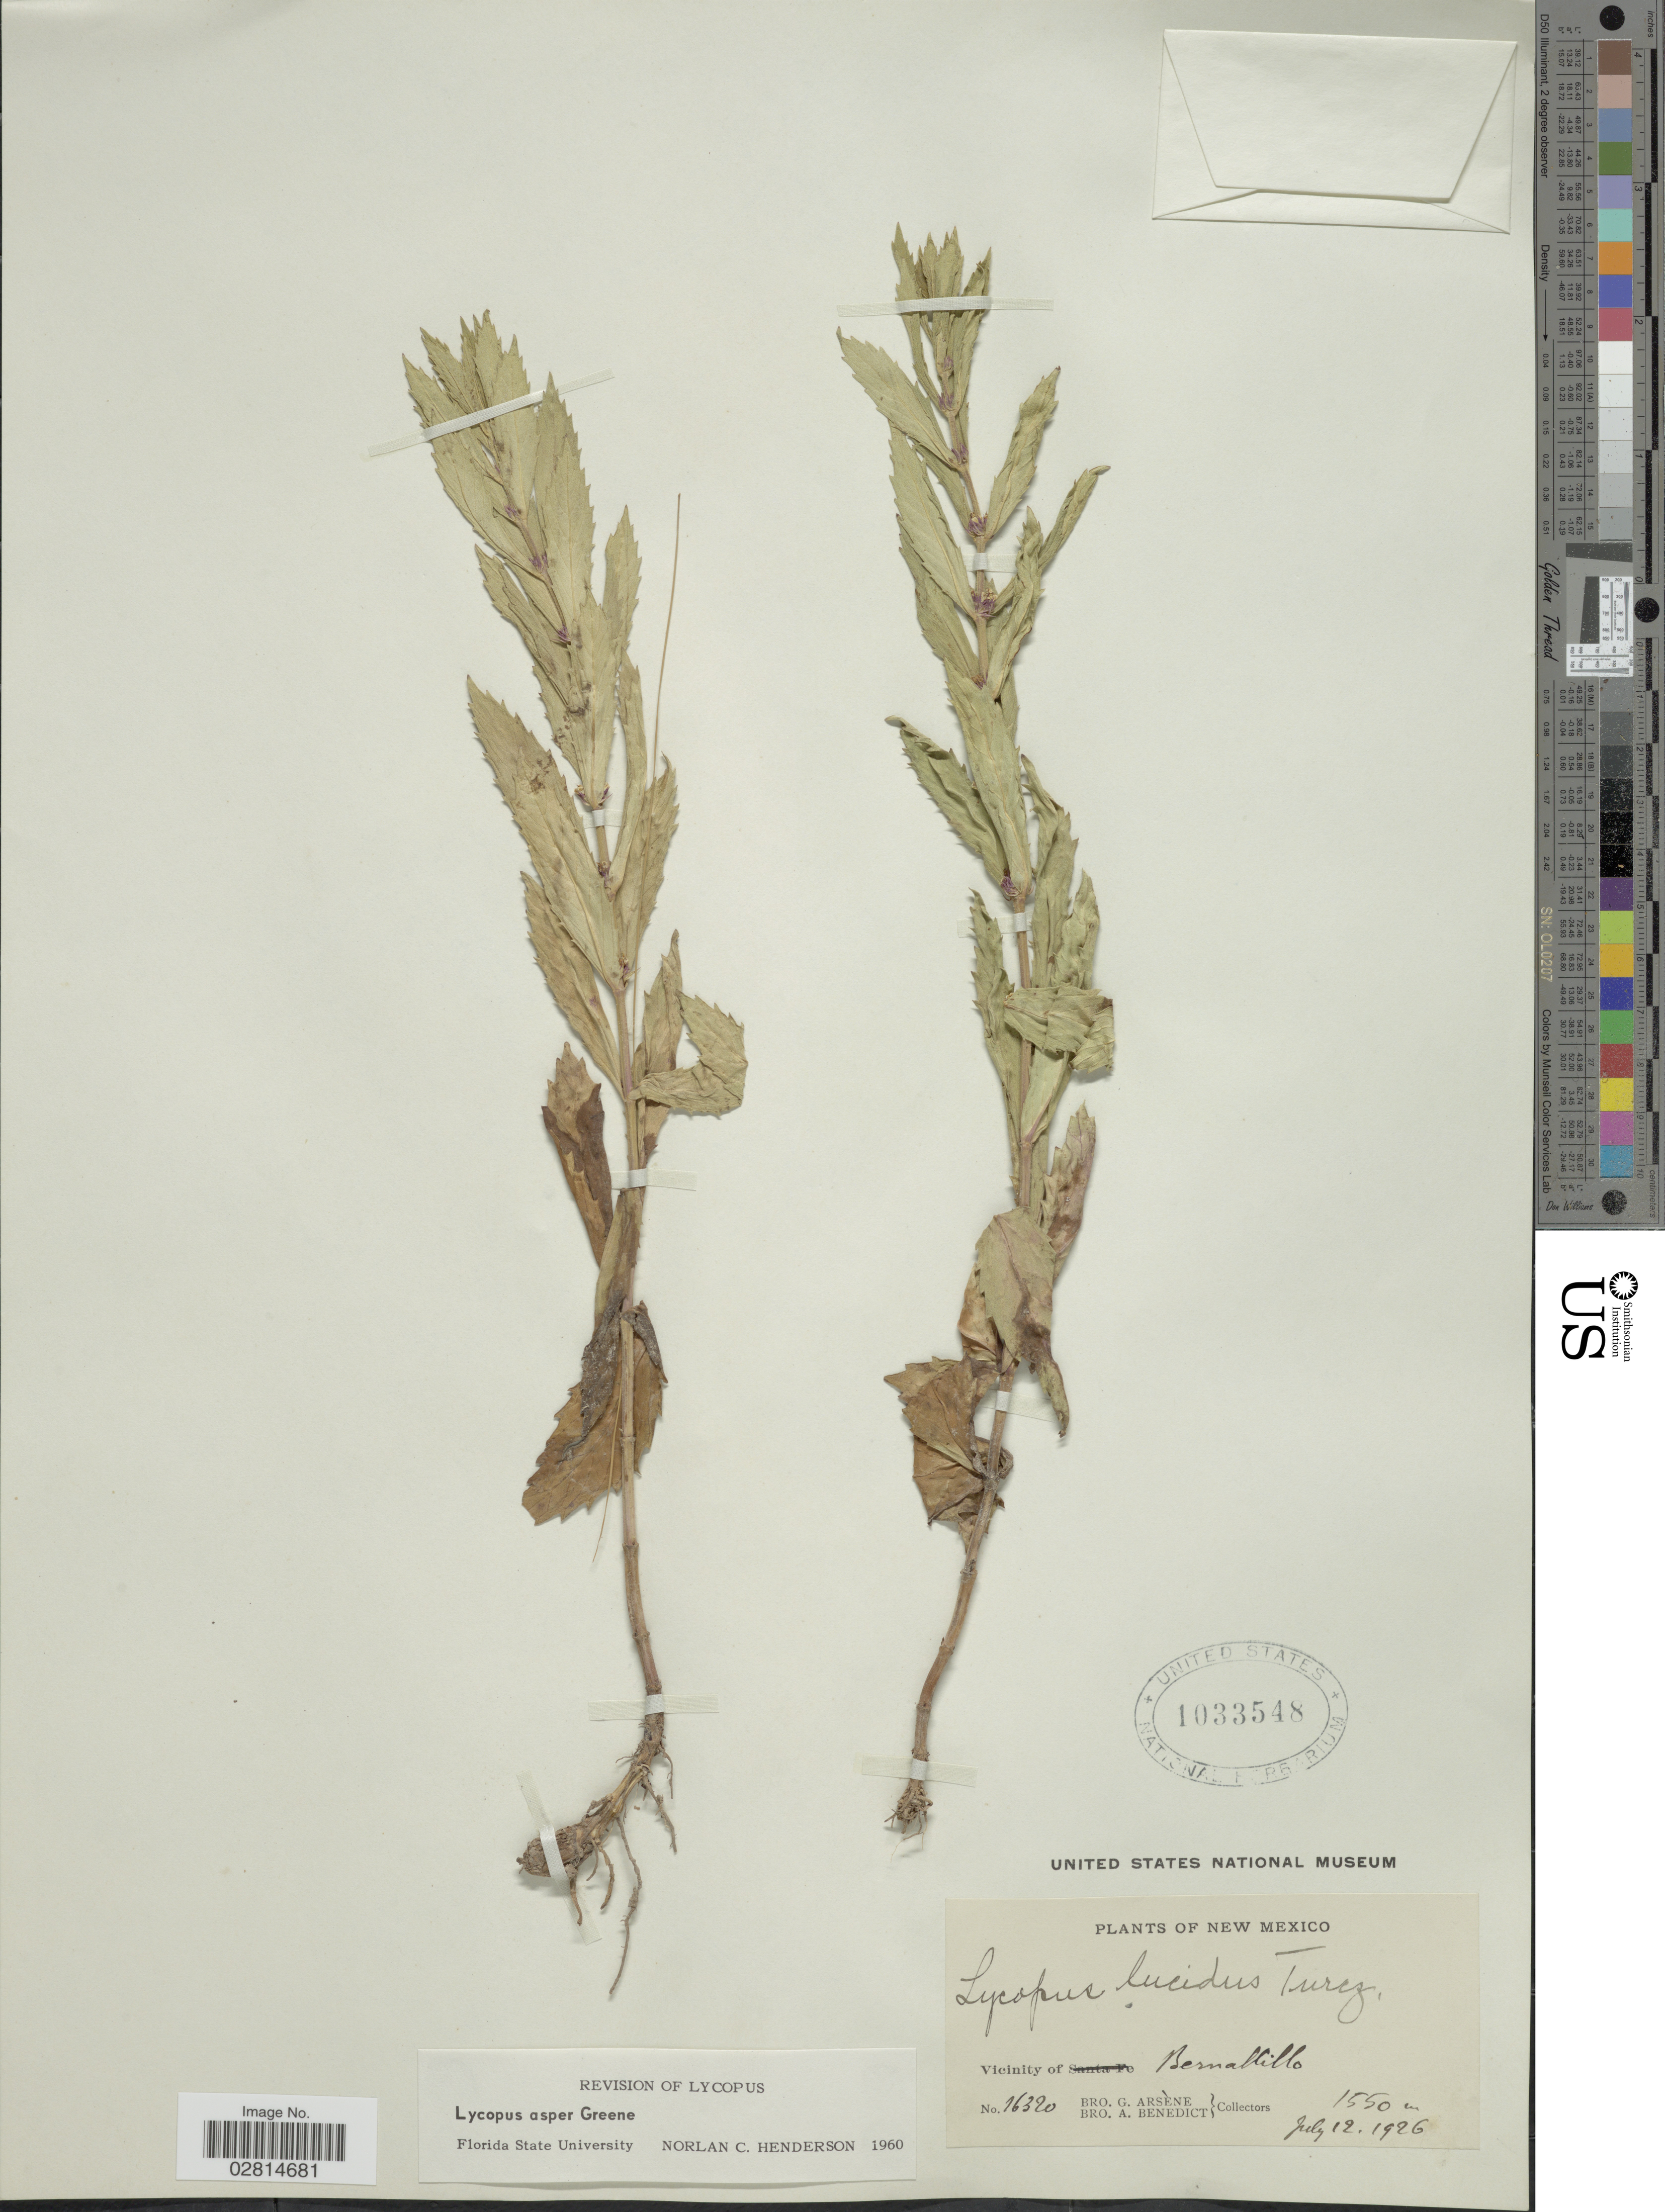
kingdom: Plantae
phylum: Tracheophyta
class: Magnoliopsida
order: Lamiales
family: Lamiaceae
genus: Lycopus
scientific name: Lycopus asper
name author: Greene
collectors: Bro. G. Arsène & Bro. A. Benedict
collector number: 16320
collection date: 1926-07-12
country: United States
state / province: New Mexico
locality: Vicinity of Bernalillo.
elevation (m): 1550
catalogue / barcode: US 1033548